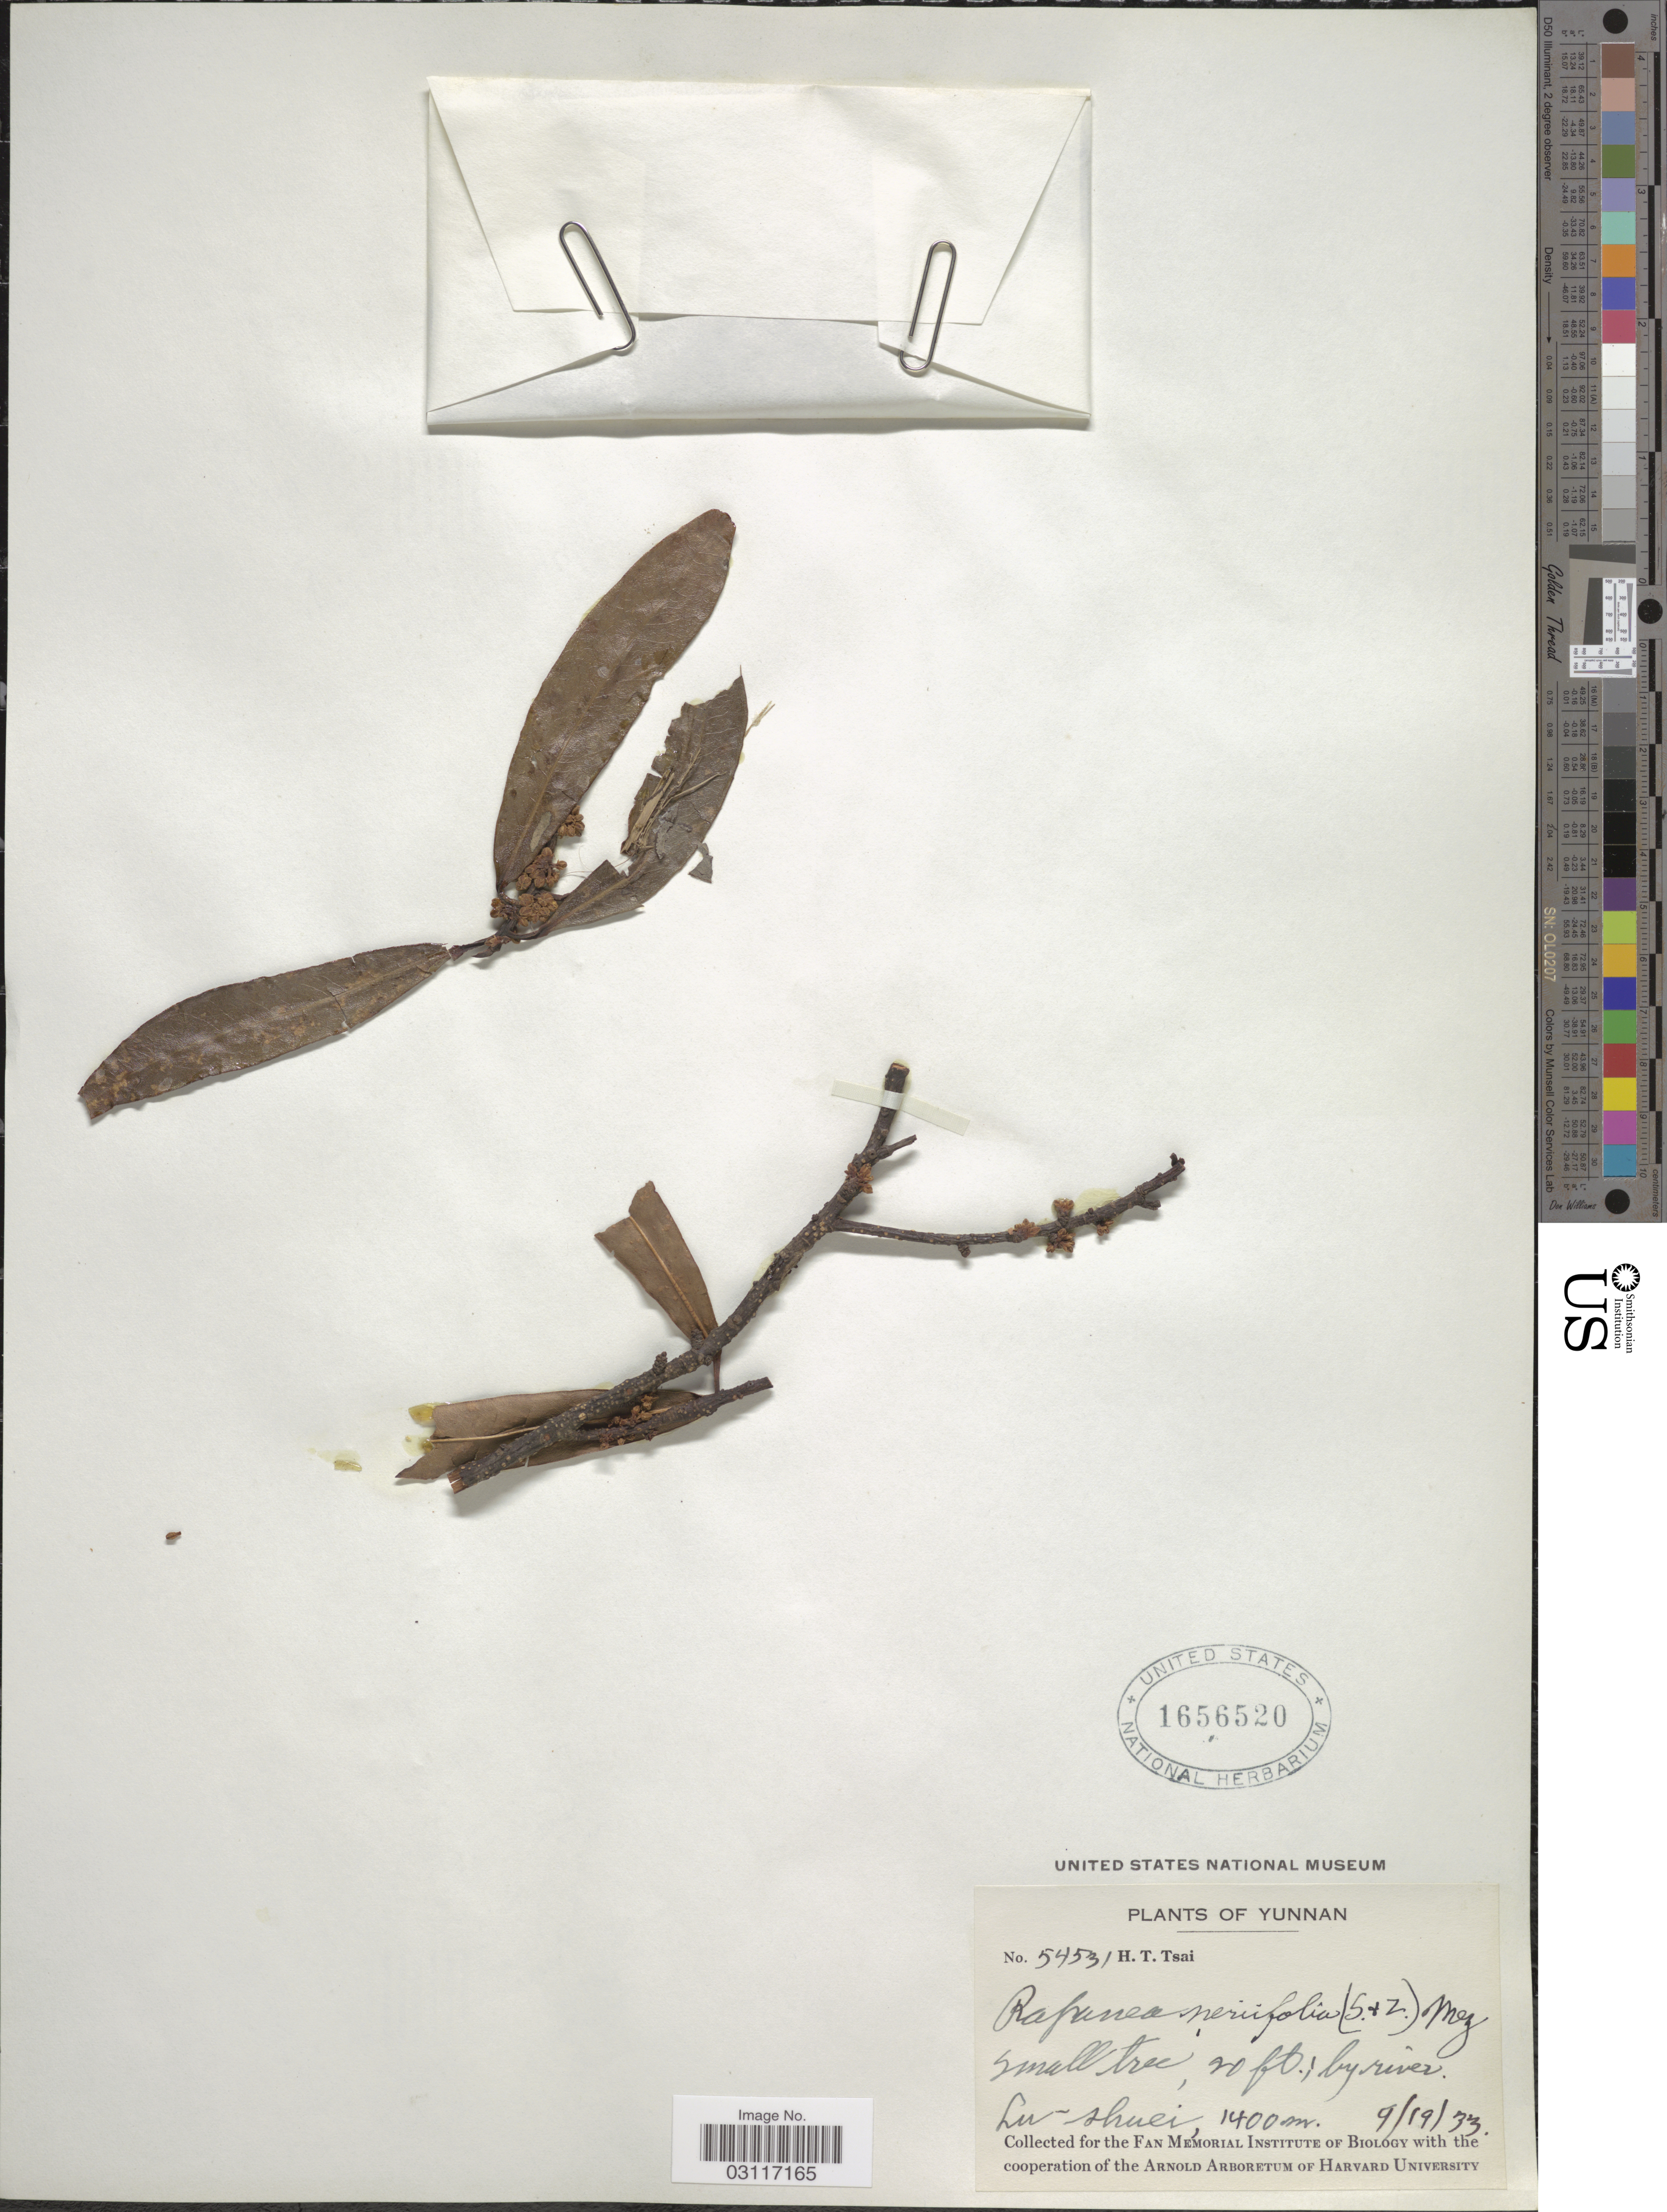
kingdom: Plantae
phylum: Tracheophyta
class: Magnoliopsida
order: Ericales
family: Primulaceae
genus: Myrsine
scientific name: Myrsine seguinii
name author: H. Lév.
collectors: H. Tsai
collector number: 54531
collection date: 1933-09-19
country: China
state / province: Yunnan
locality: By river. Lu-shuei.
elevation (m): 1400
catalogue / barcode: US 1656520